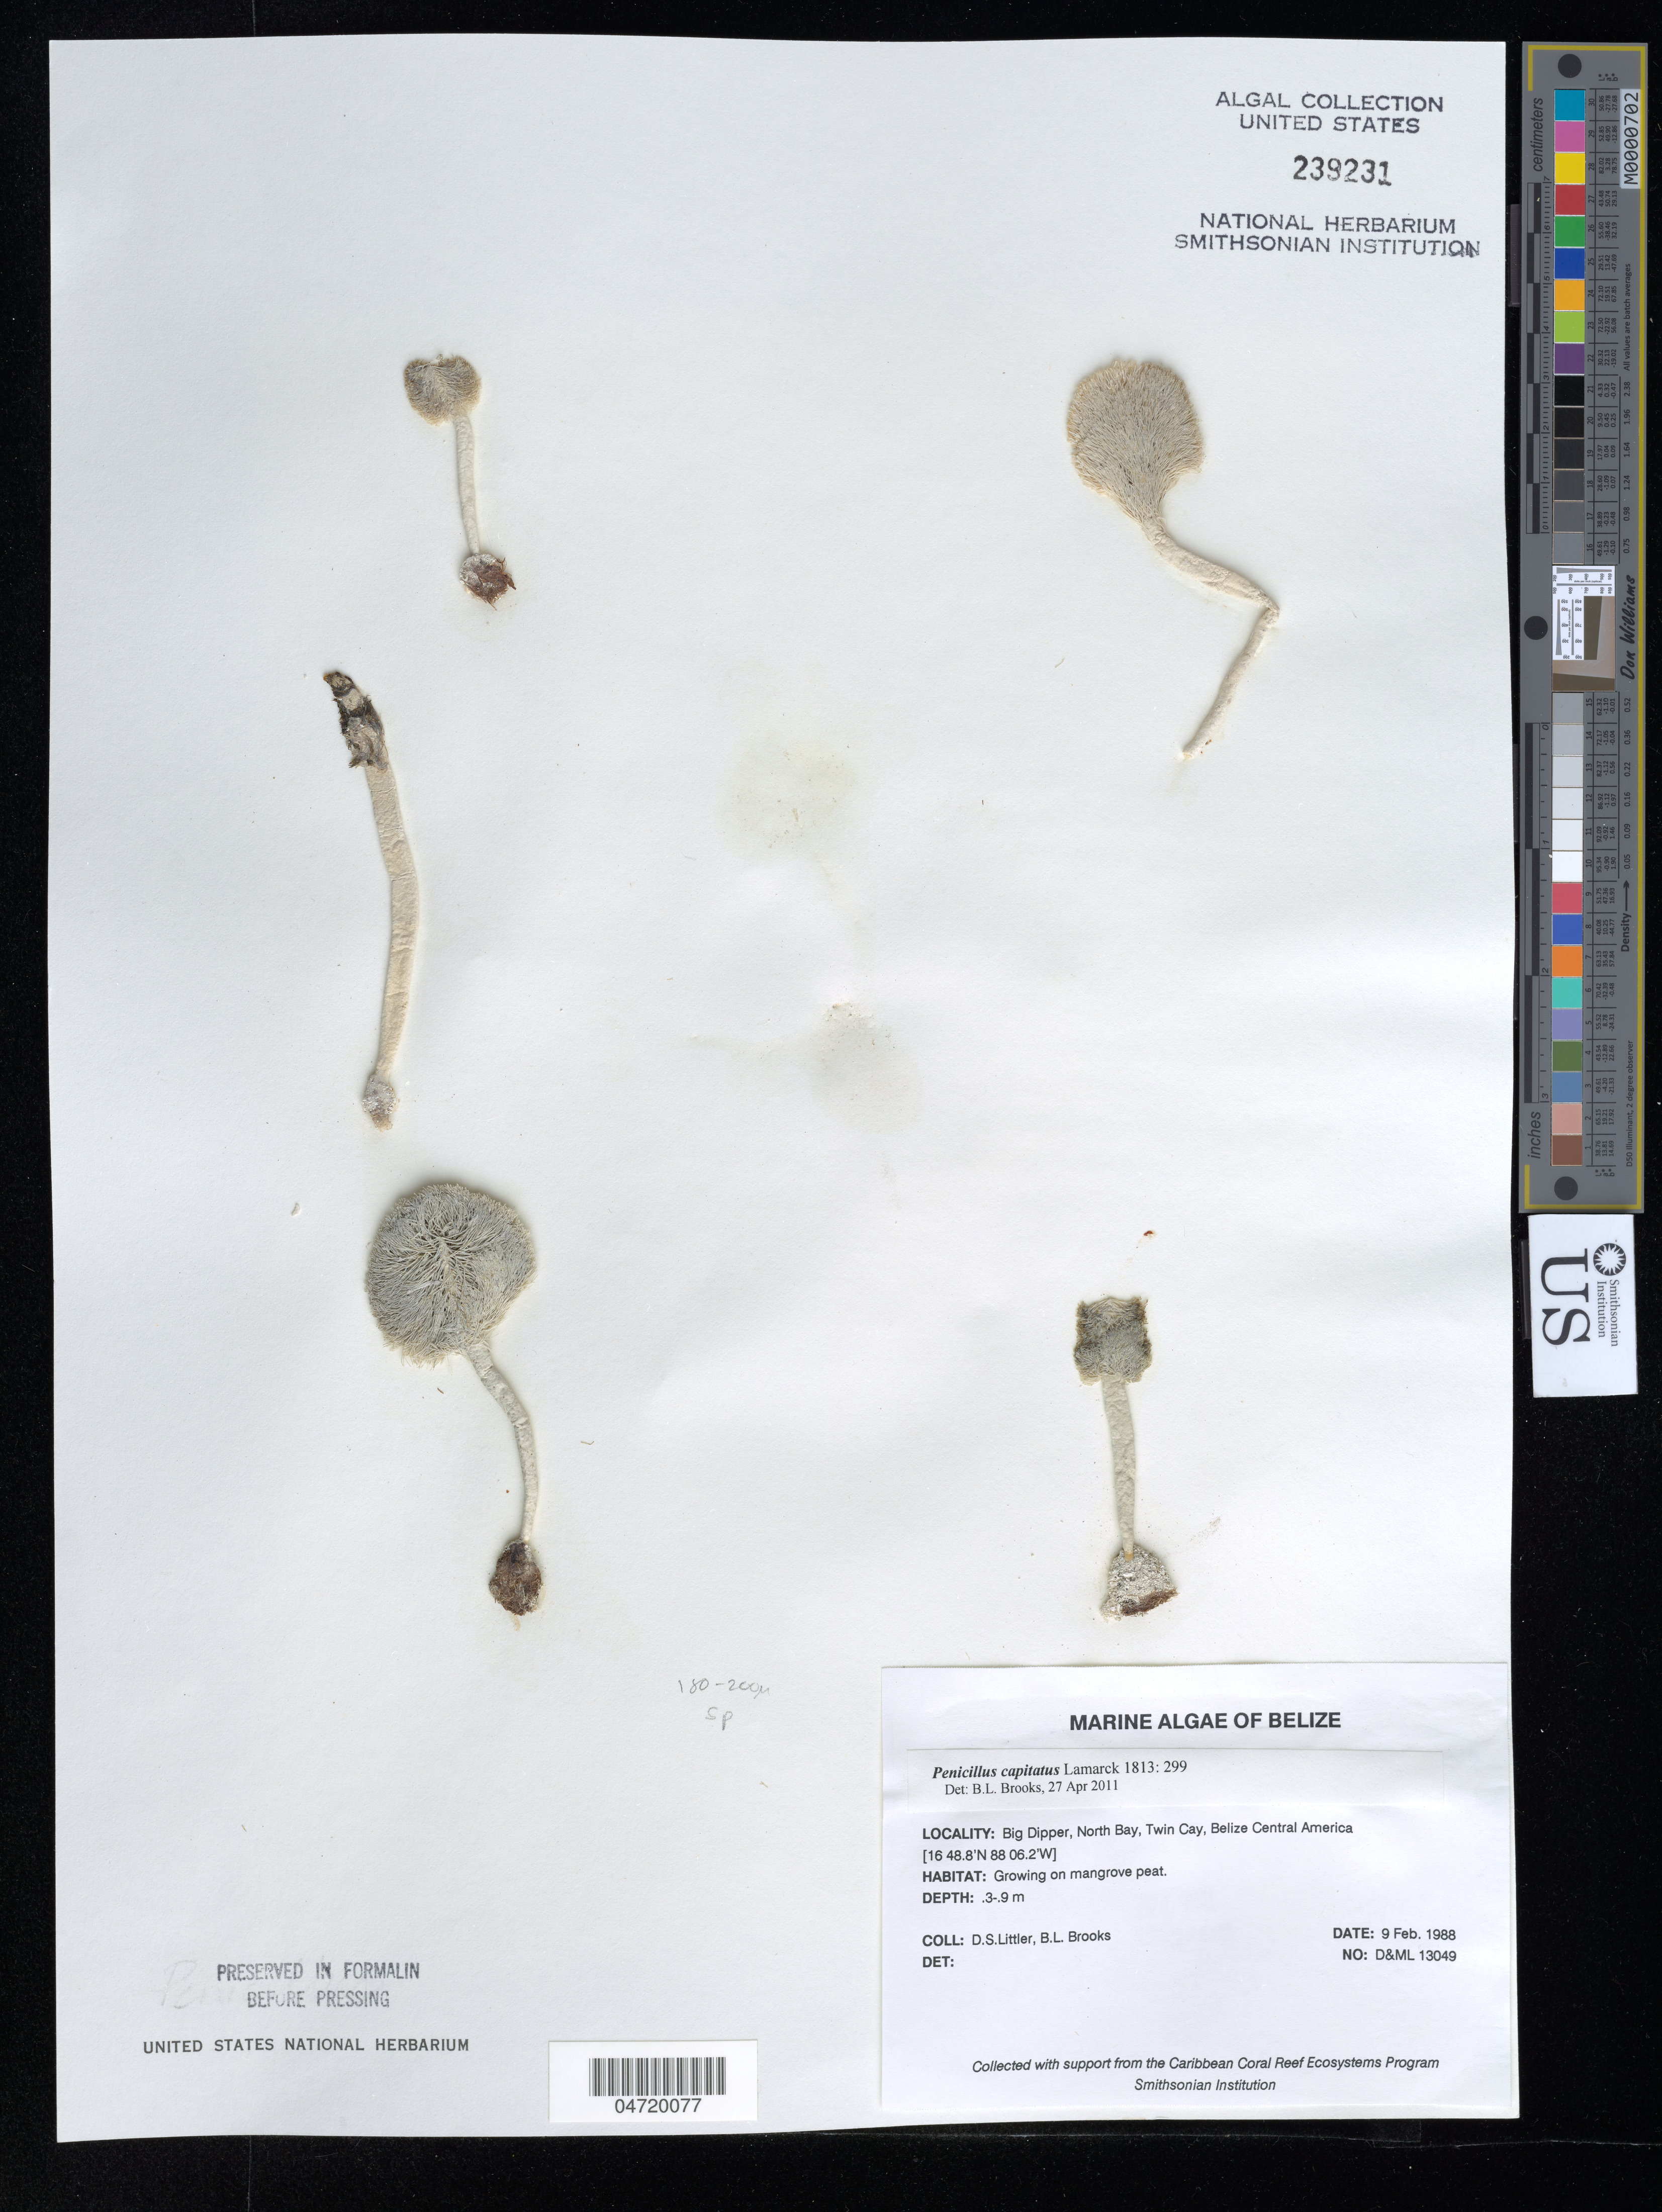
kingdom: Plantae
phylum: Chlorophyta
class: Ulvophyceae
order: Bryopsidales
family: Udoteaceae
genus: Penicillus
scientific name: Penicillus capitatus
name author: Lam.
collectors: D. S. Littler & B. Brooks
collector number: D&ML13049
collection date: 1988-02-09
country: Belize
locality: Big Dipper, North Bay, Twin Cay.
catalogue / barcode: US 239231